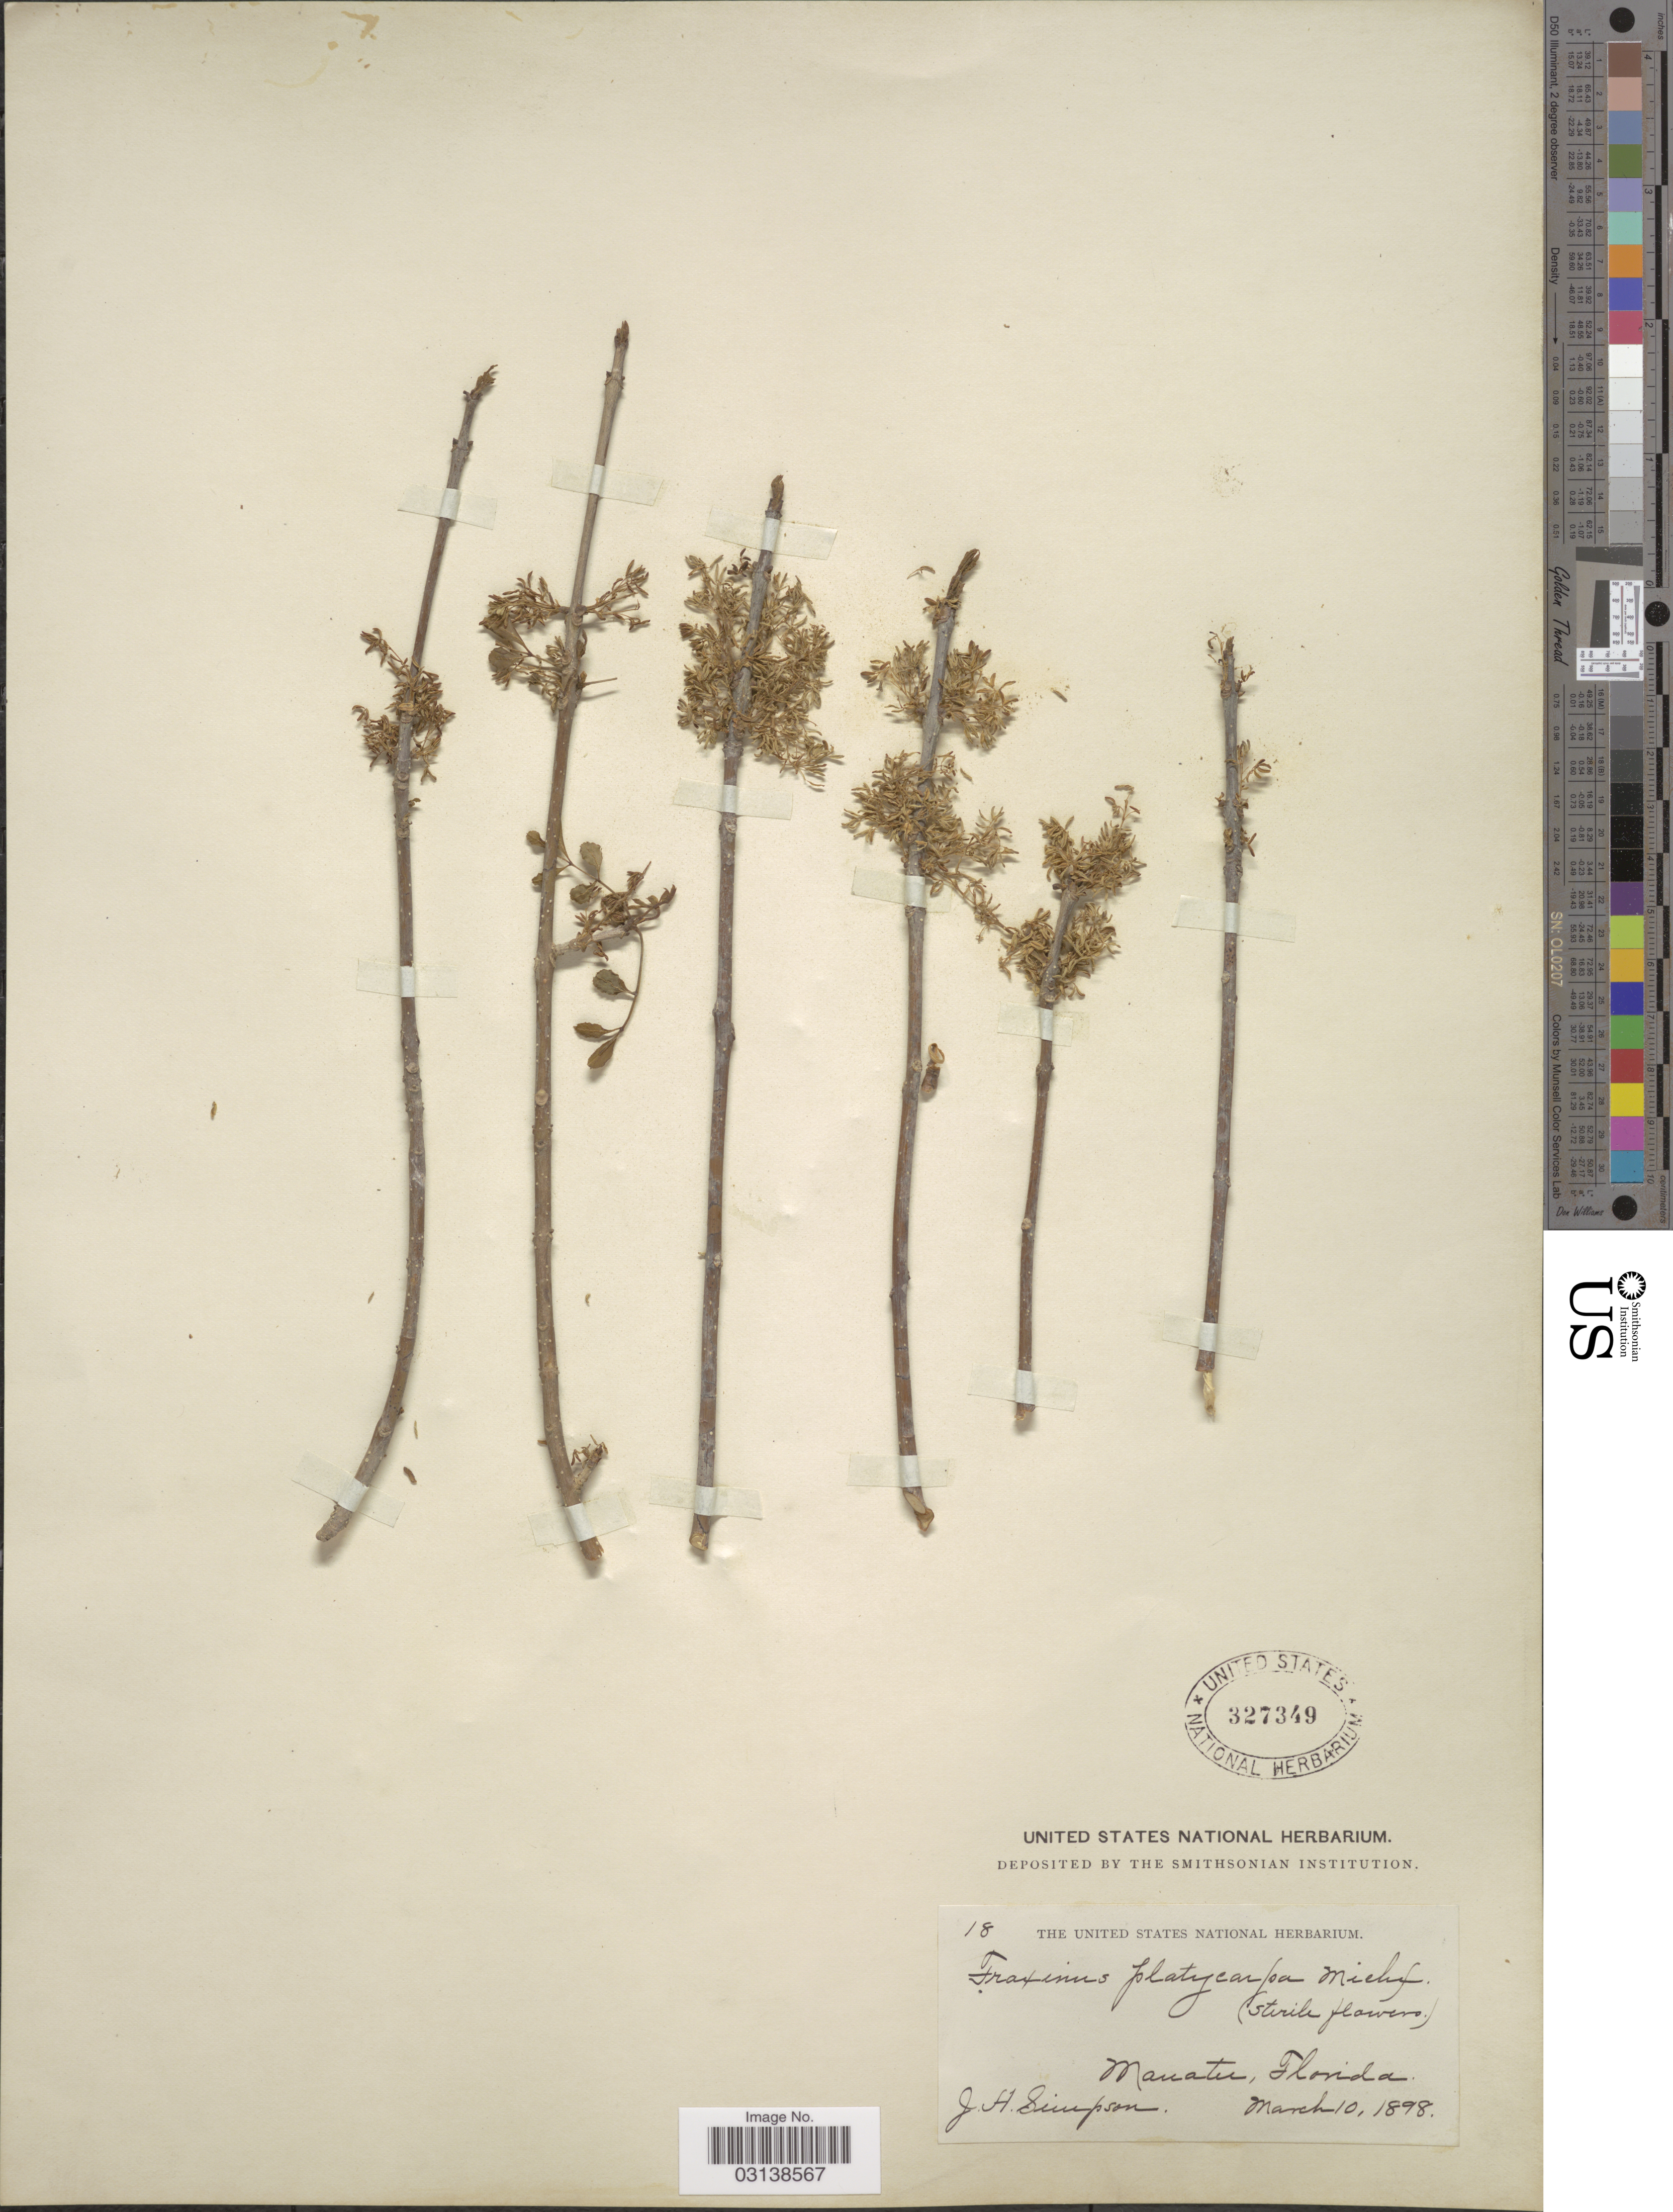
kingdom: Plantae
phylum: Tracheophyta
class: Magnoliopsida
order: Lamiales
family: Oleaceae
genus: Fraxinus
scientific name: Fraxinus caroliniana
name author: Mill.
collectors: J. H. Simpson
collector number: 18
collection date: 1898-03-10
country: United States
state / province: Florida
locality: Manatee.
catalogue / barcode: US 327349